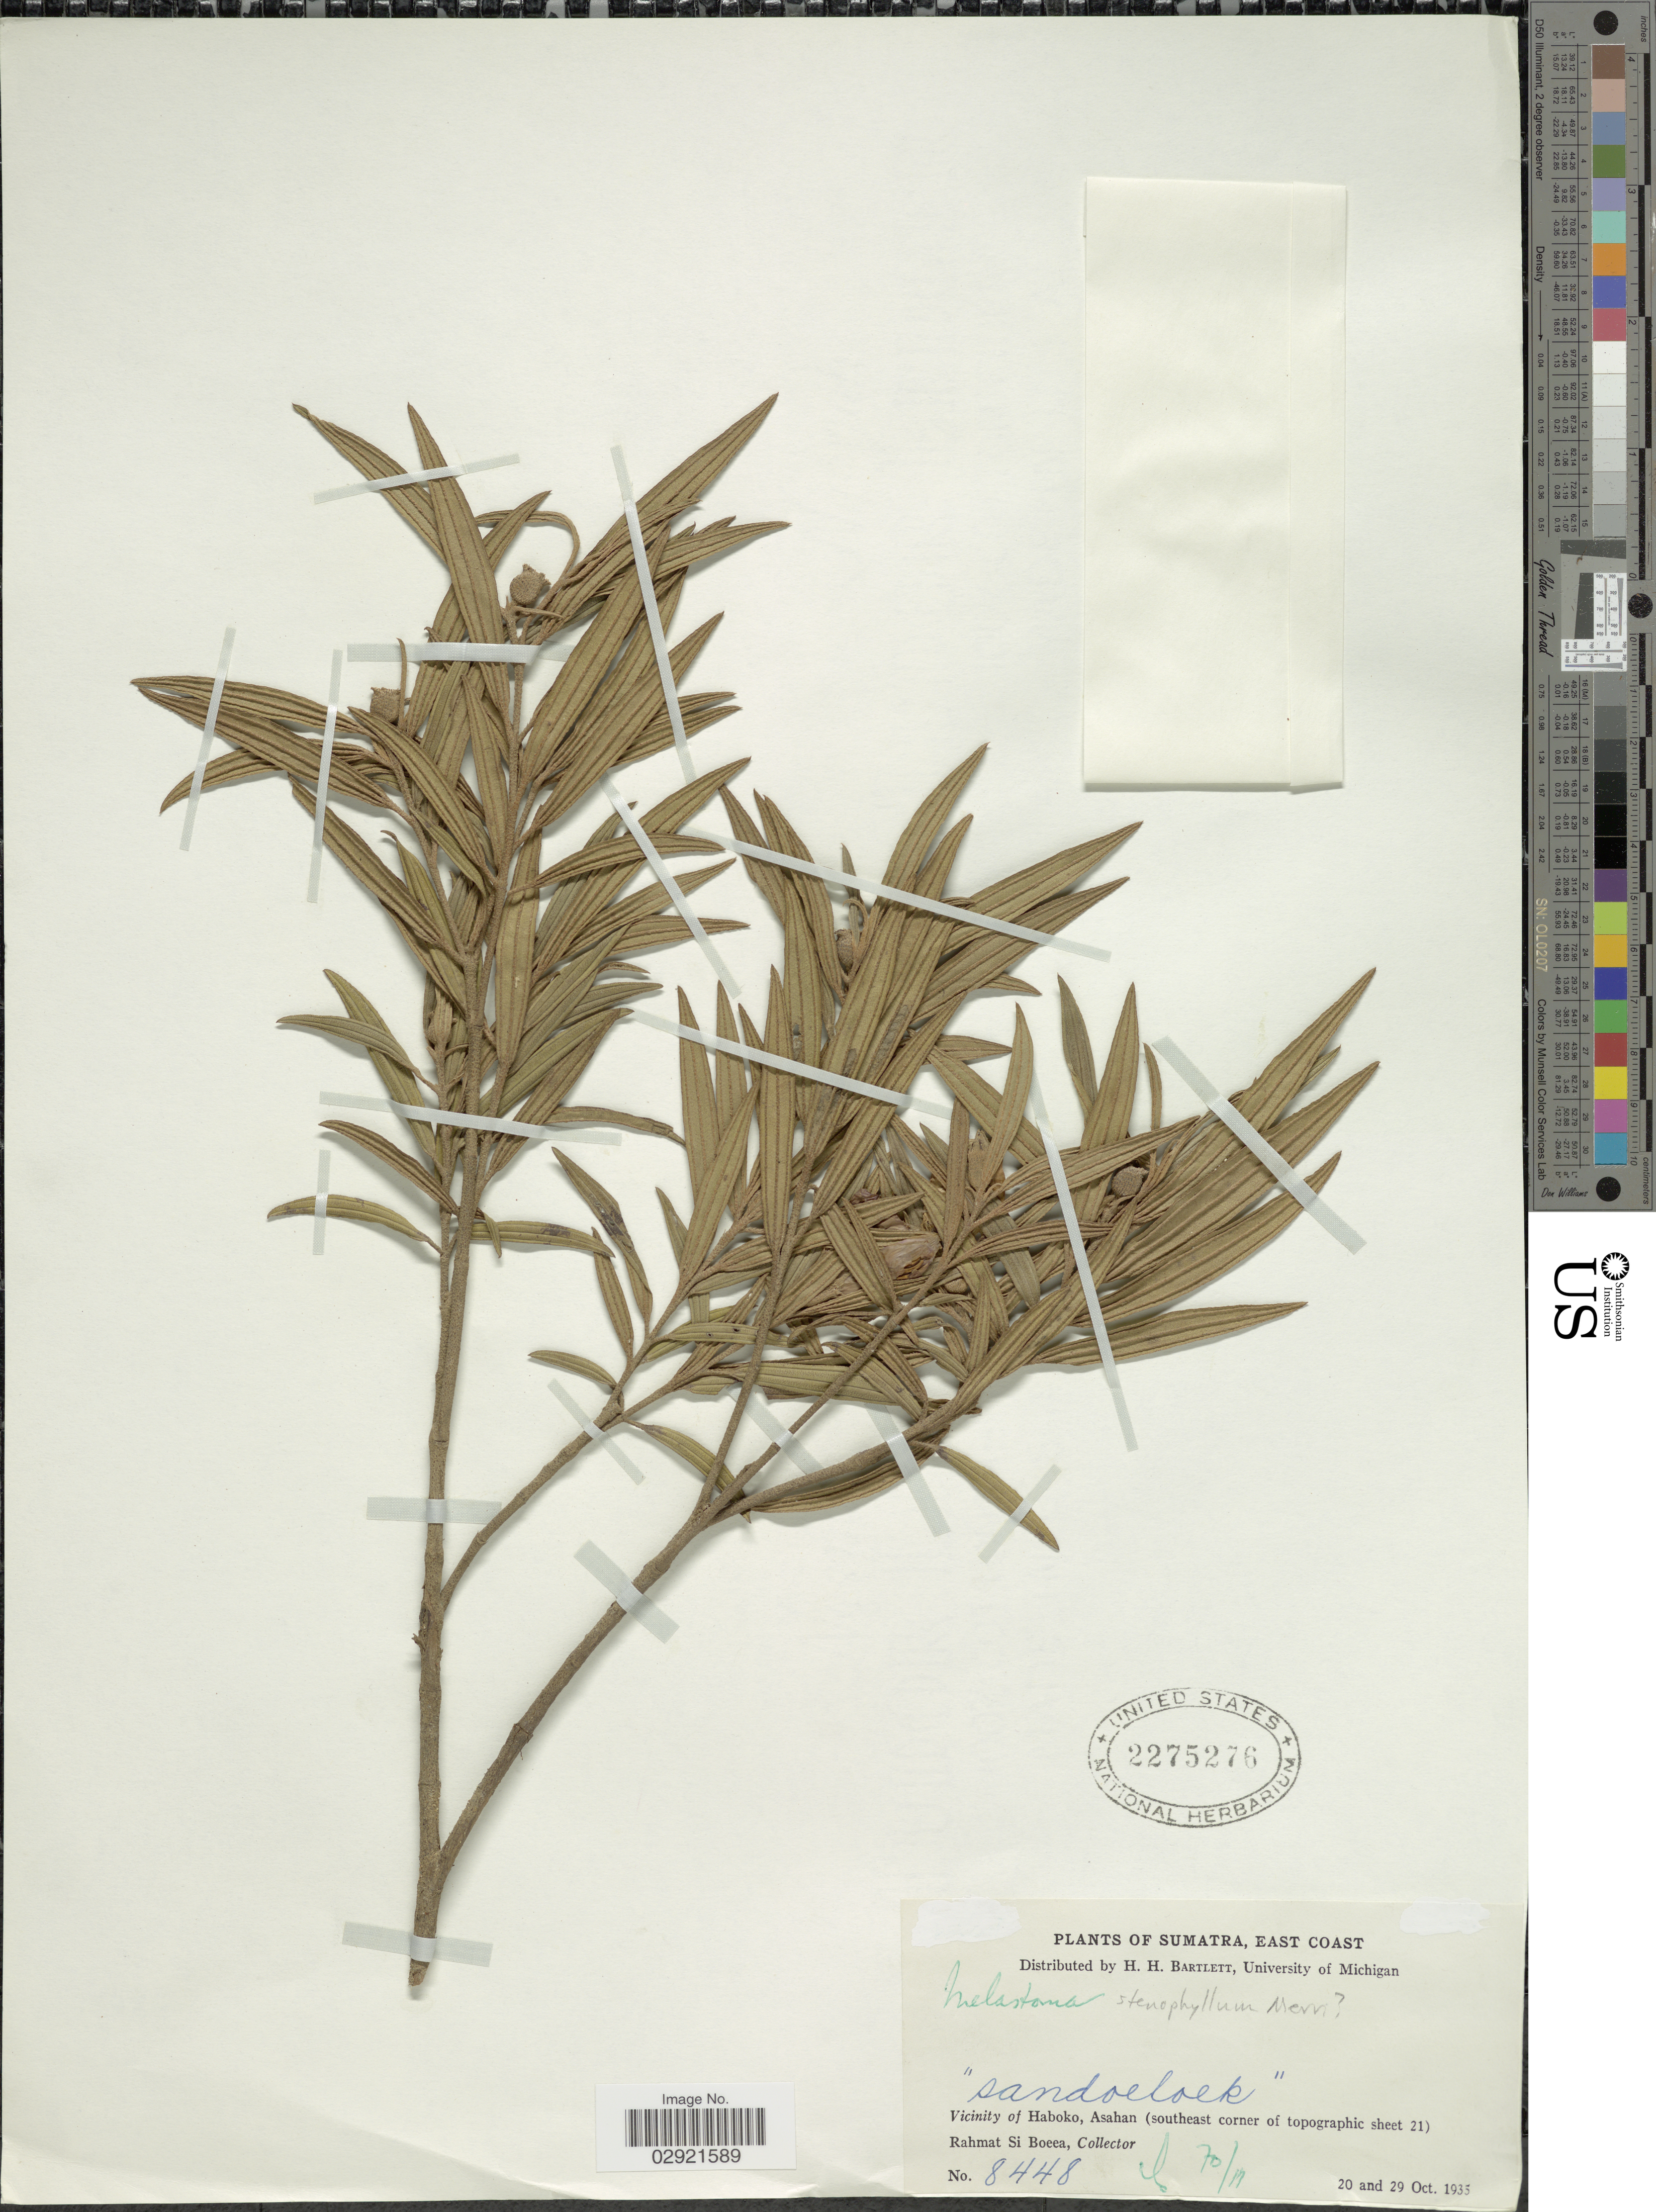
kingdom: Plantae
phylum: Tracheophyta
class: Magnoliopsida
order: Myrtales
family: Melastomataceae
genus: Melastoma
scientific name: Melastoma malabathricum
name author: L.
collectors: Rahmat Si Boeea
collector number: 8448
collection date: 1935-10-20/1935-10-29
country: Indonesia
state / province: Sumatra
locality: East Coast. Vicinity of Haboko, Asahan (southeast corner of topographic sheet 21).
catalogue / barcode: US 2275276